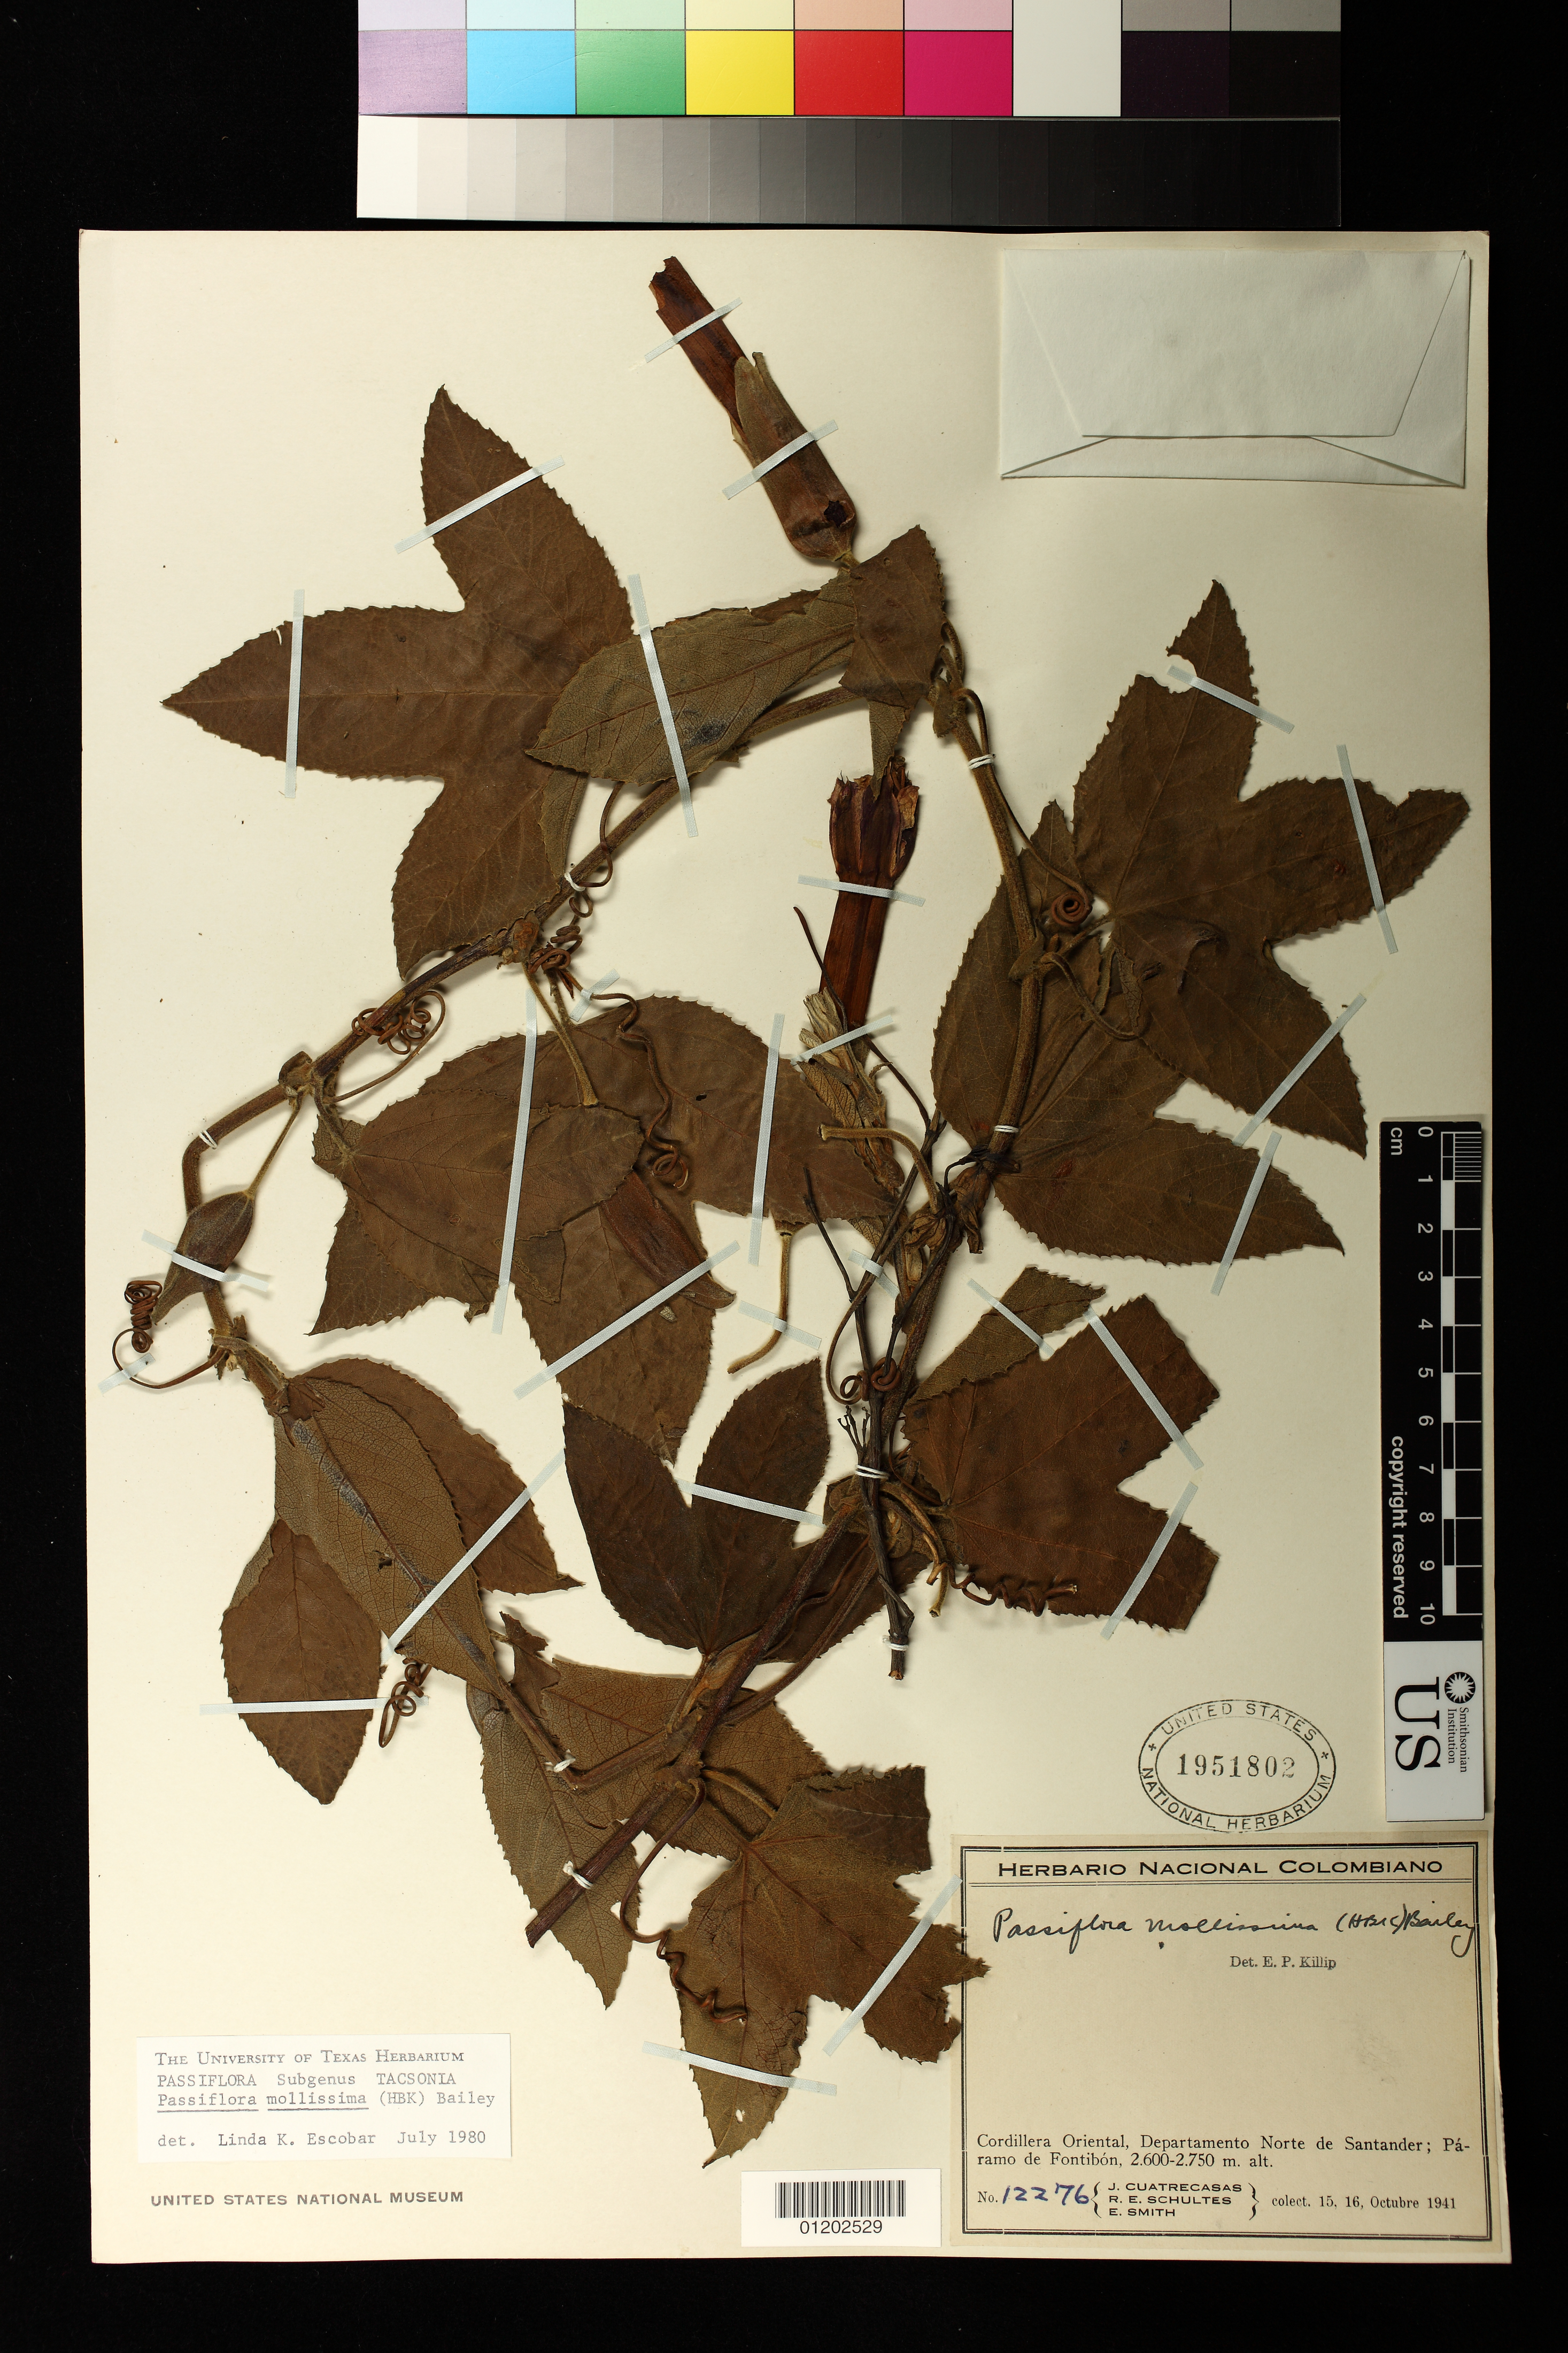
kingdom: Plantae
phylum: Tracheophyta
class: Magnoliopsida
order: Malpighiales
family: Passifloraceae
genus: Passiflora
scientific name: Passiflora mollissima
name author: (Kunth) L.H. Bailey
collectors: J. Cuatrecasas, R. E. Schultes & C. E. Smith Jr.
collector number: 12276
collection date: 1941-10-15/1941-10-16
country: Colombia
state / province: Norte de Santander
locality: Paramo de Fontibon, Cordillera Oriental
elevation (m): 2600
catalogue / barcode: US 1951802